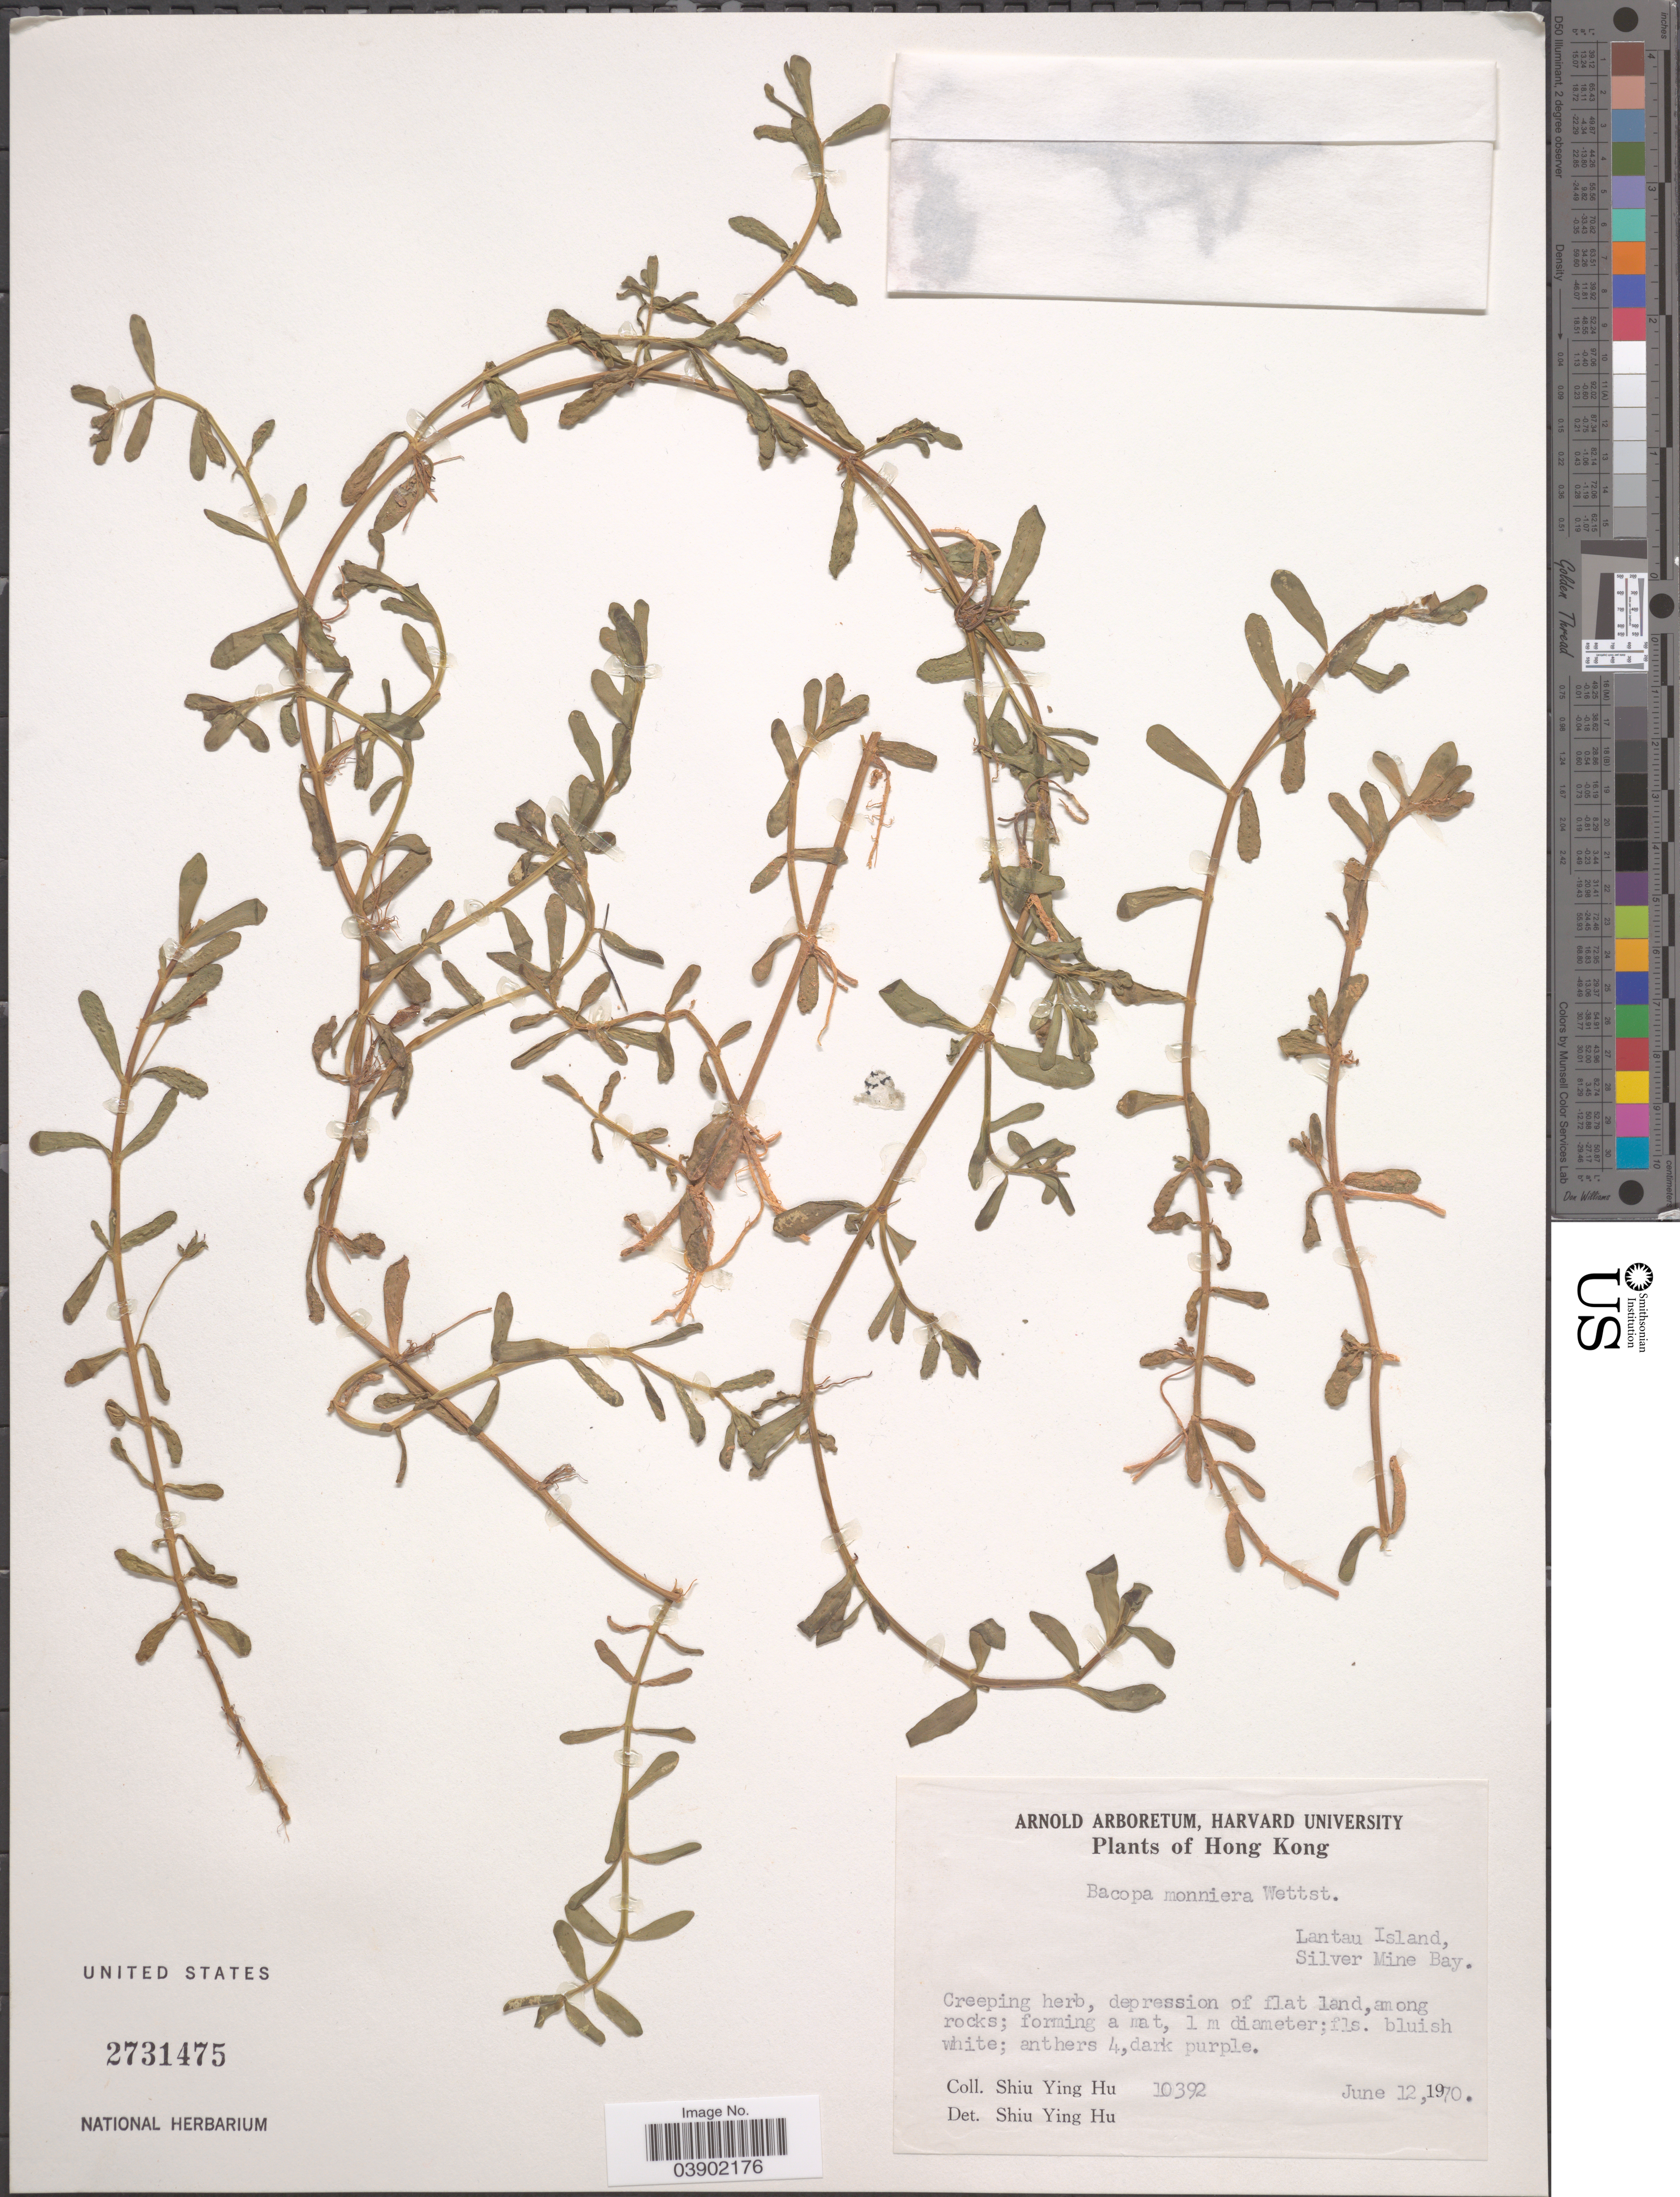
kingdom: Plantae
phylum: Tracheophyta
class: Magnoliopsida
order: Lamiales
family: Plantaginaceae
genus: Bacopa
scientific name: Bacopa monnieri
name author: (L.) Wettst.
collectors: S. Y. Hu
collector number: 10392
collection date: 1970-06-12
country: China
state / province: Hong Kong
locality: Lantau Island, Silver Mine Bay.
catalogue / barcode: US 2731475